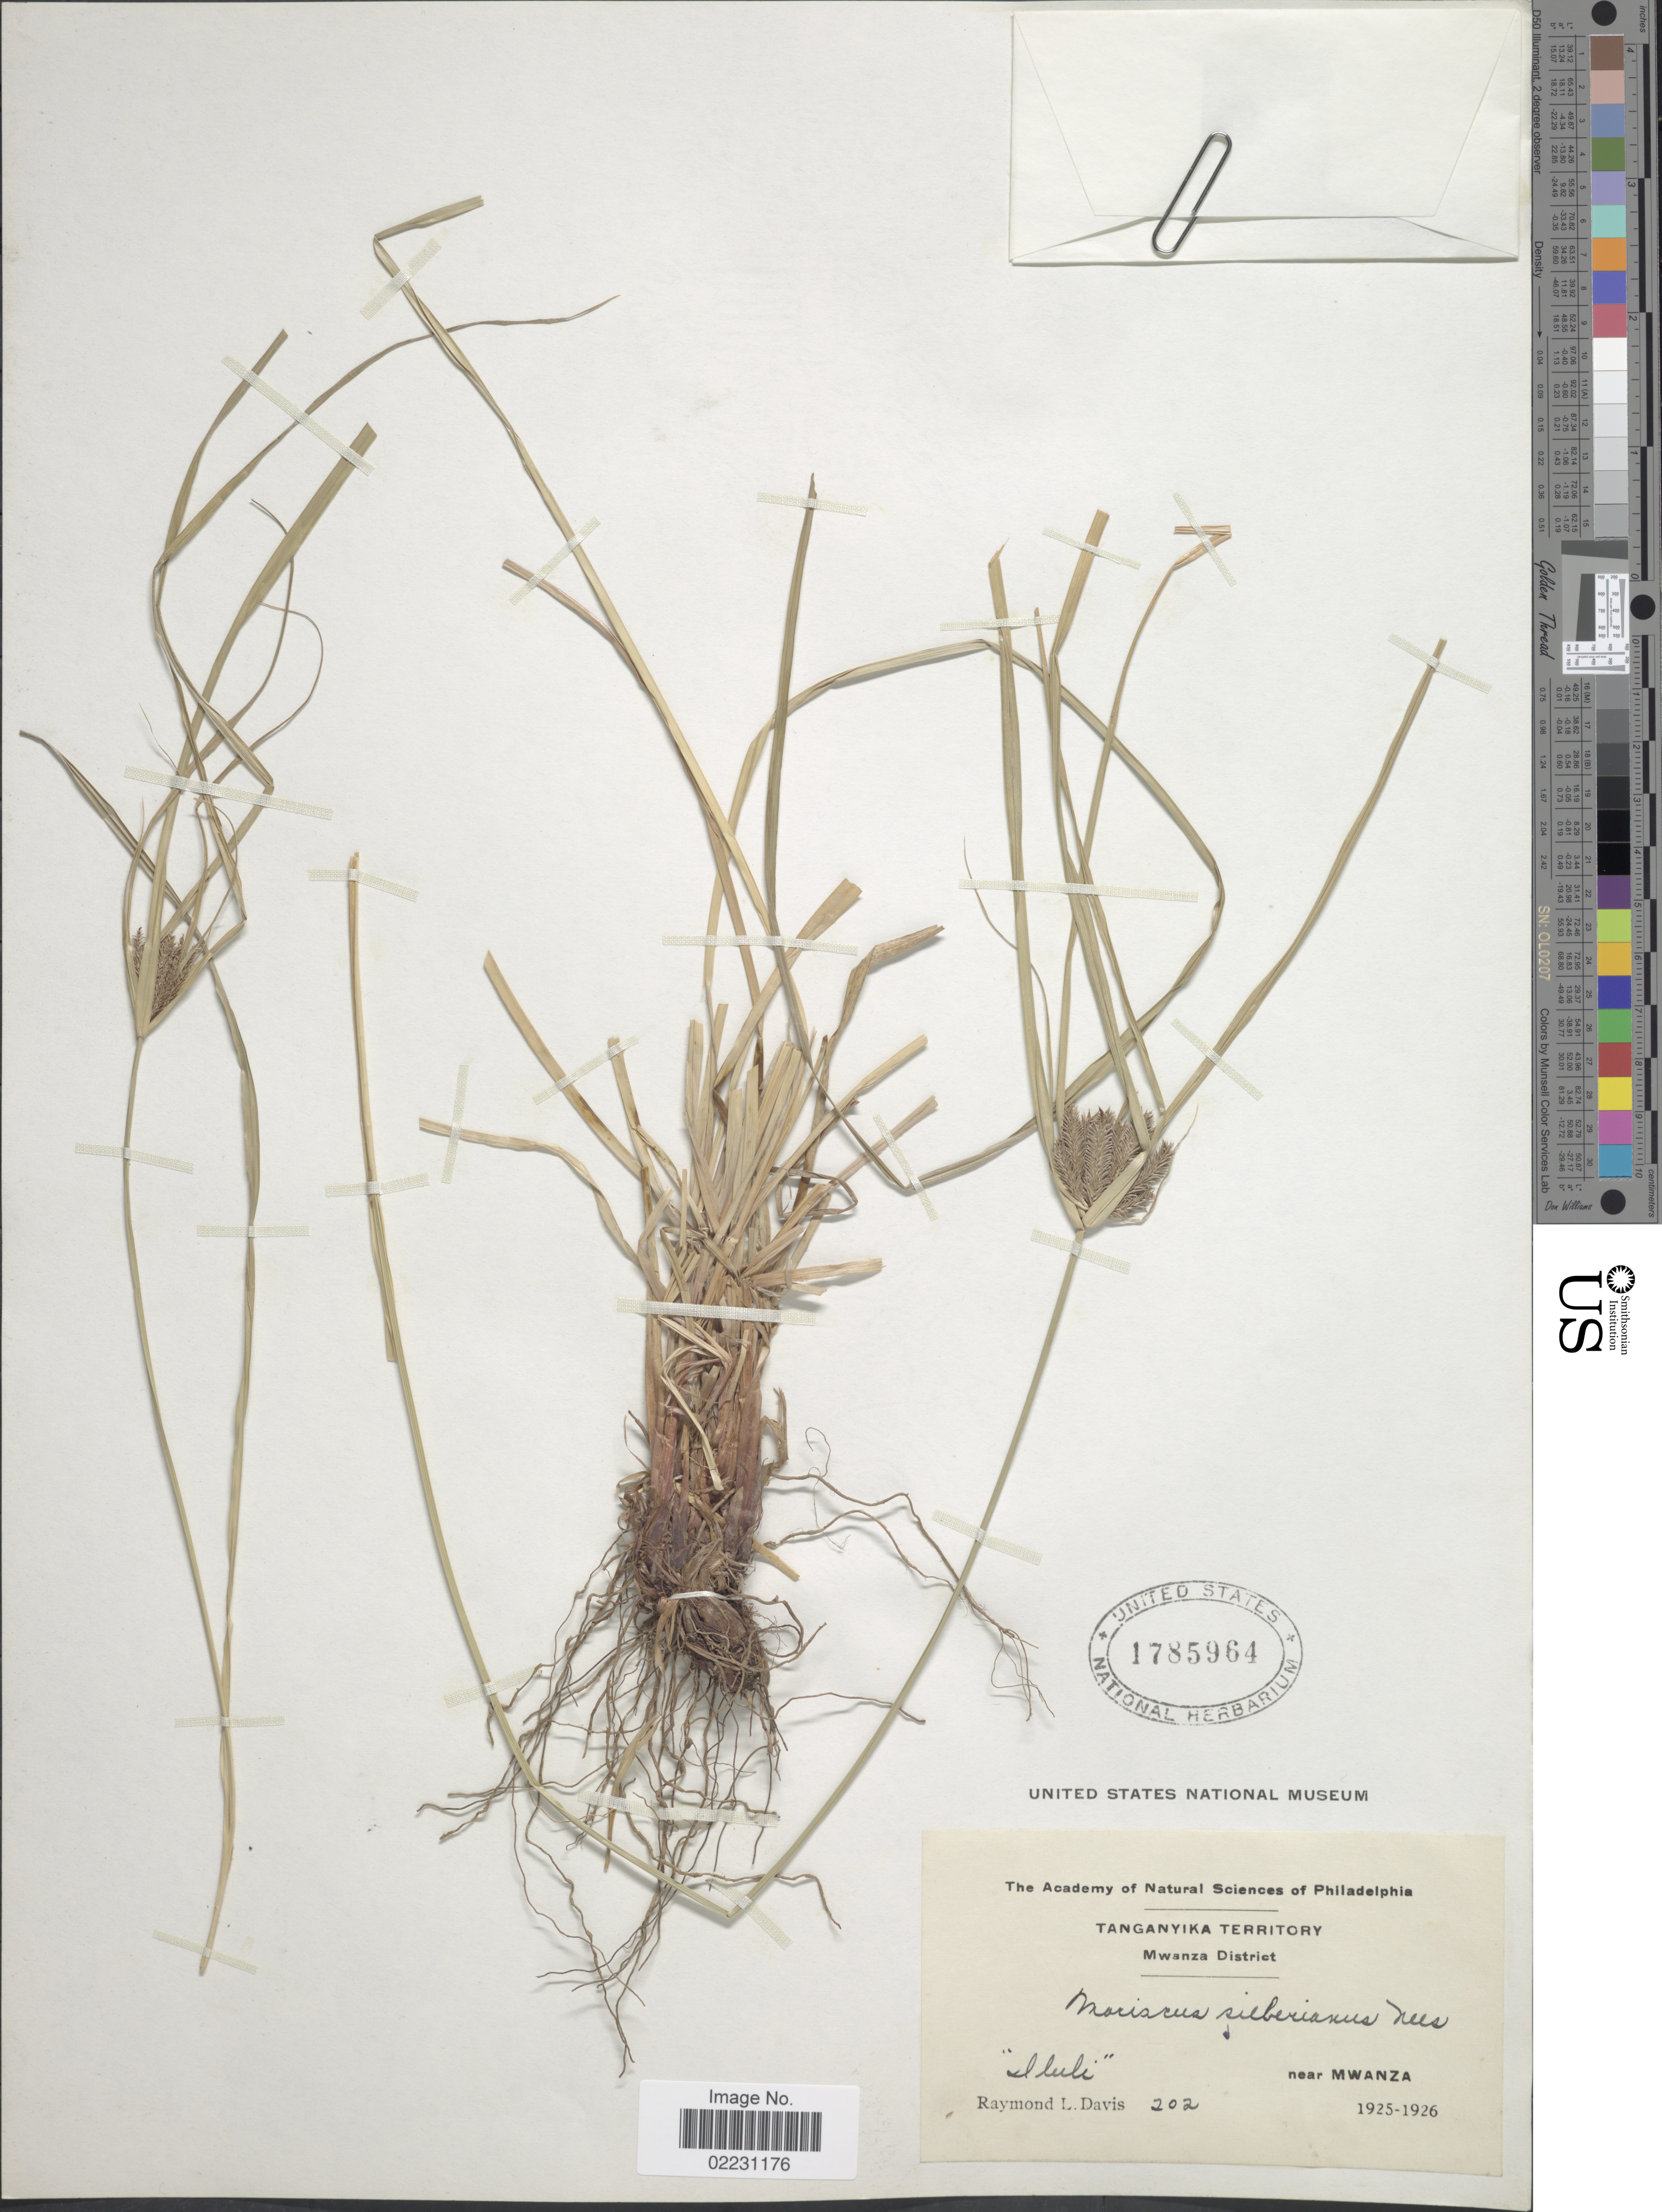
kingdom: Plantae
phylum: Tracheophyta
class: Liliopsida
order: Poales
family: Cyperaceae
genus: Cyperus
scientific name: Cyperus cyperoides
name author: (L.) Kuntze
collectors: R. Davis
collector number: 202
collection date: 1925/1926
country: Tanzania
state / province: Mwanza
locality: Tanganyika Territory. Mwanza District. "El luli" near Mwanza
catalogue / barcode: US 1785964